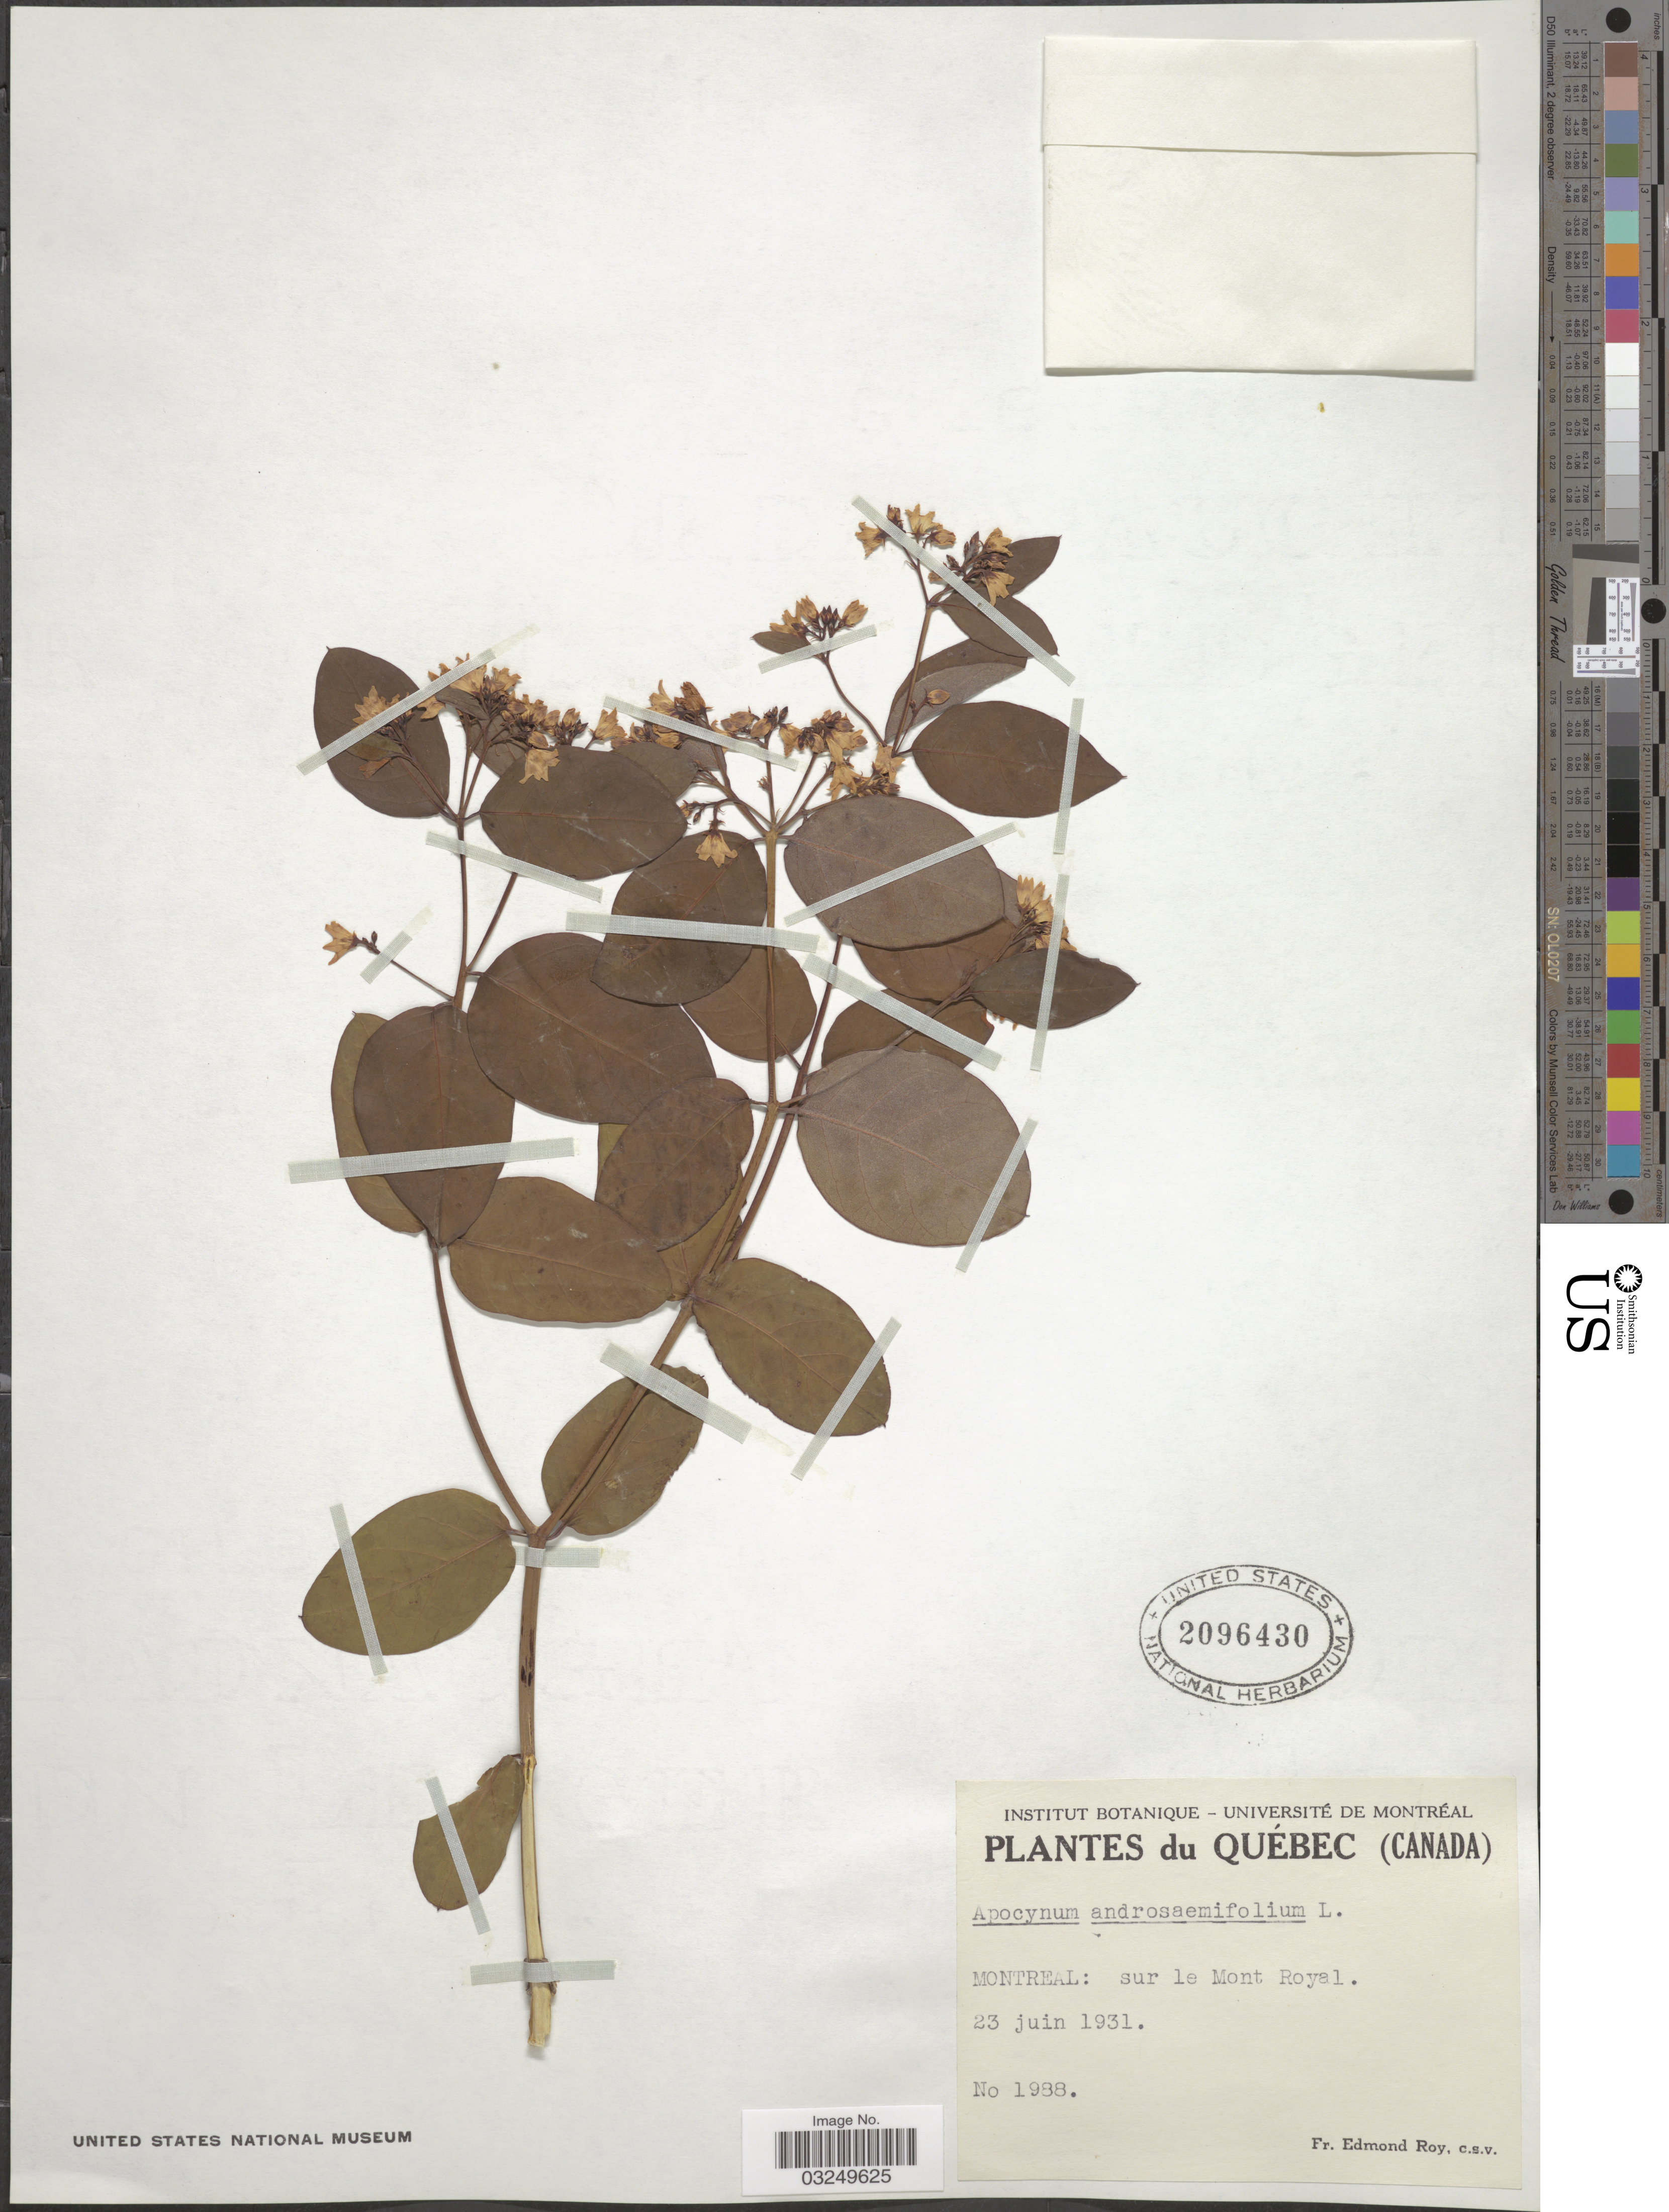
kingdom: Plantae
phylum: Tracheophyta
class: Magnoliopsida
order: Gentianales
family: Apocynaceae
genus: Apocynum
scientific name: Apocynum androsaemifolium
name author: L.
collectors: E. Roy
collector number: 1988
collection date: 1931-06-23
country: Canada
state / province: Quebec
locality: Montreal: sur le Mont Royal.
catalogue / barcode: US 2096430